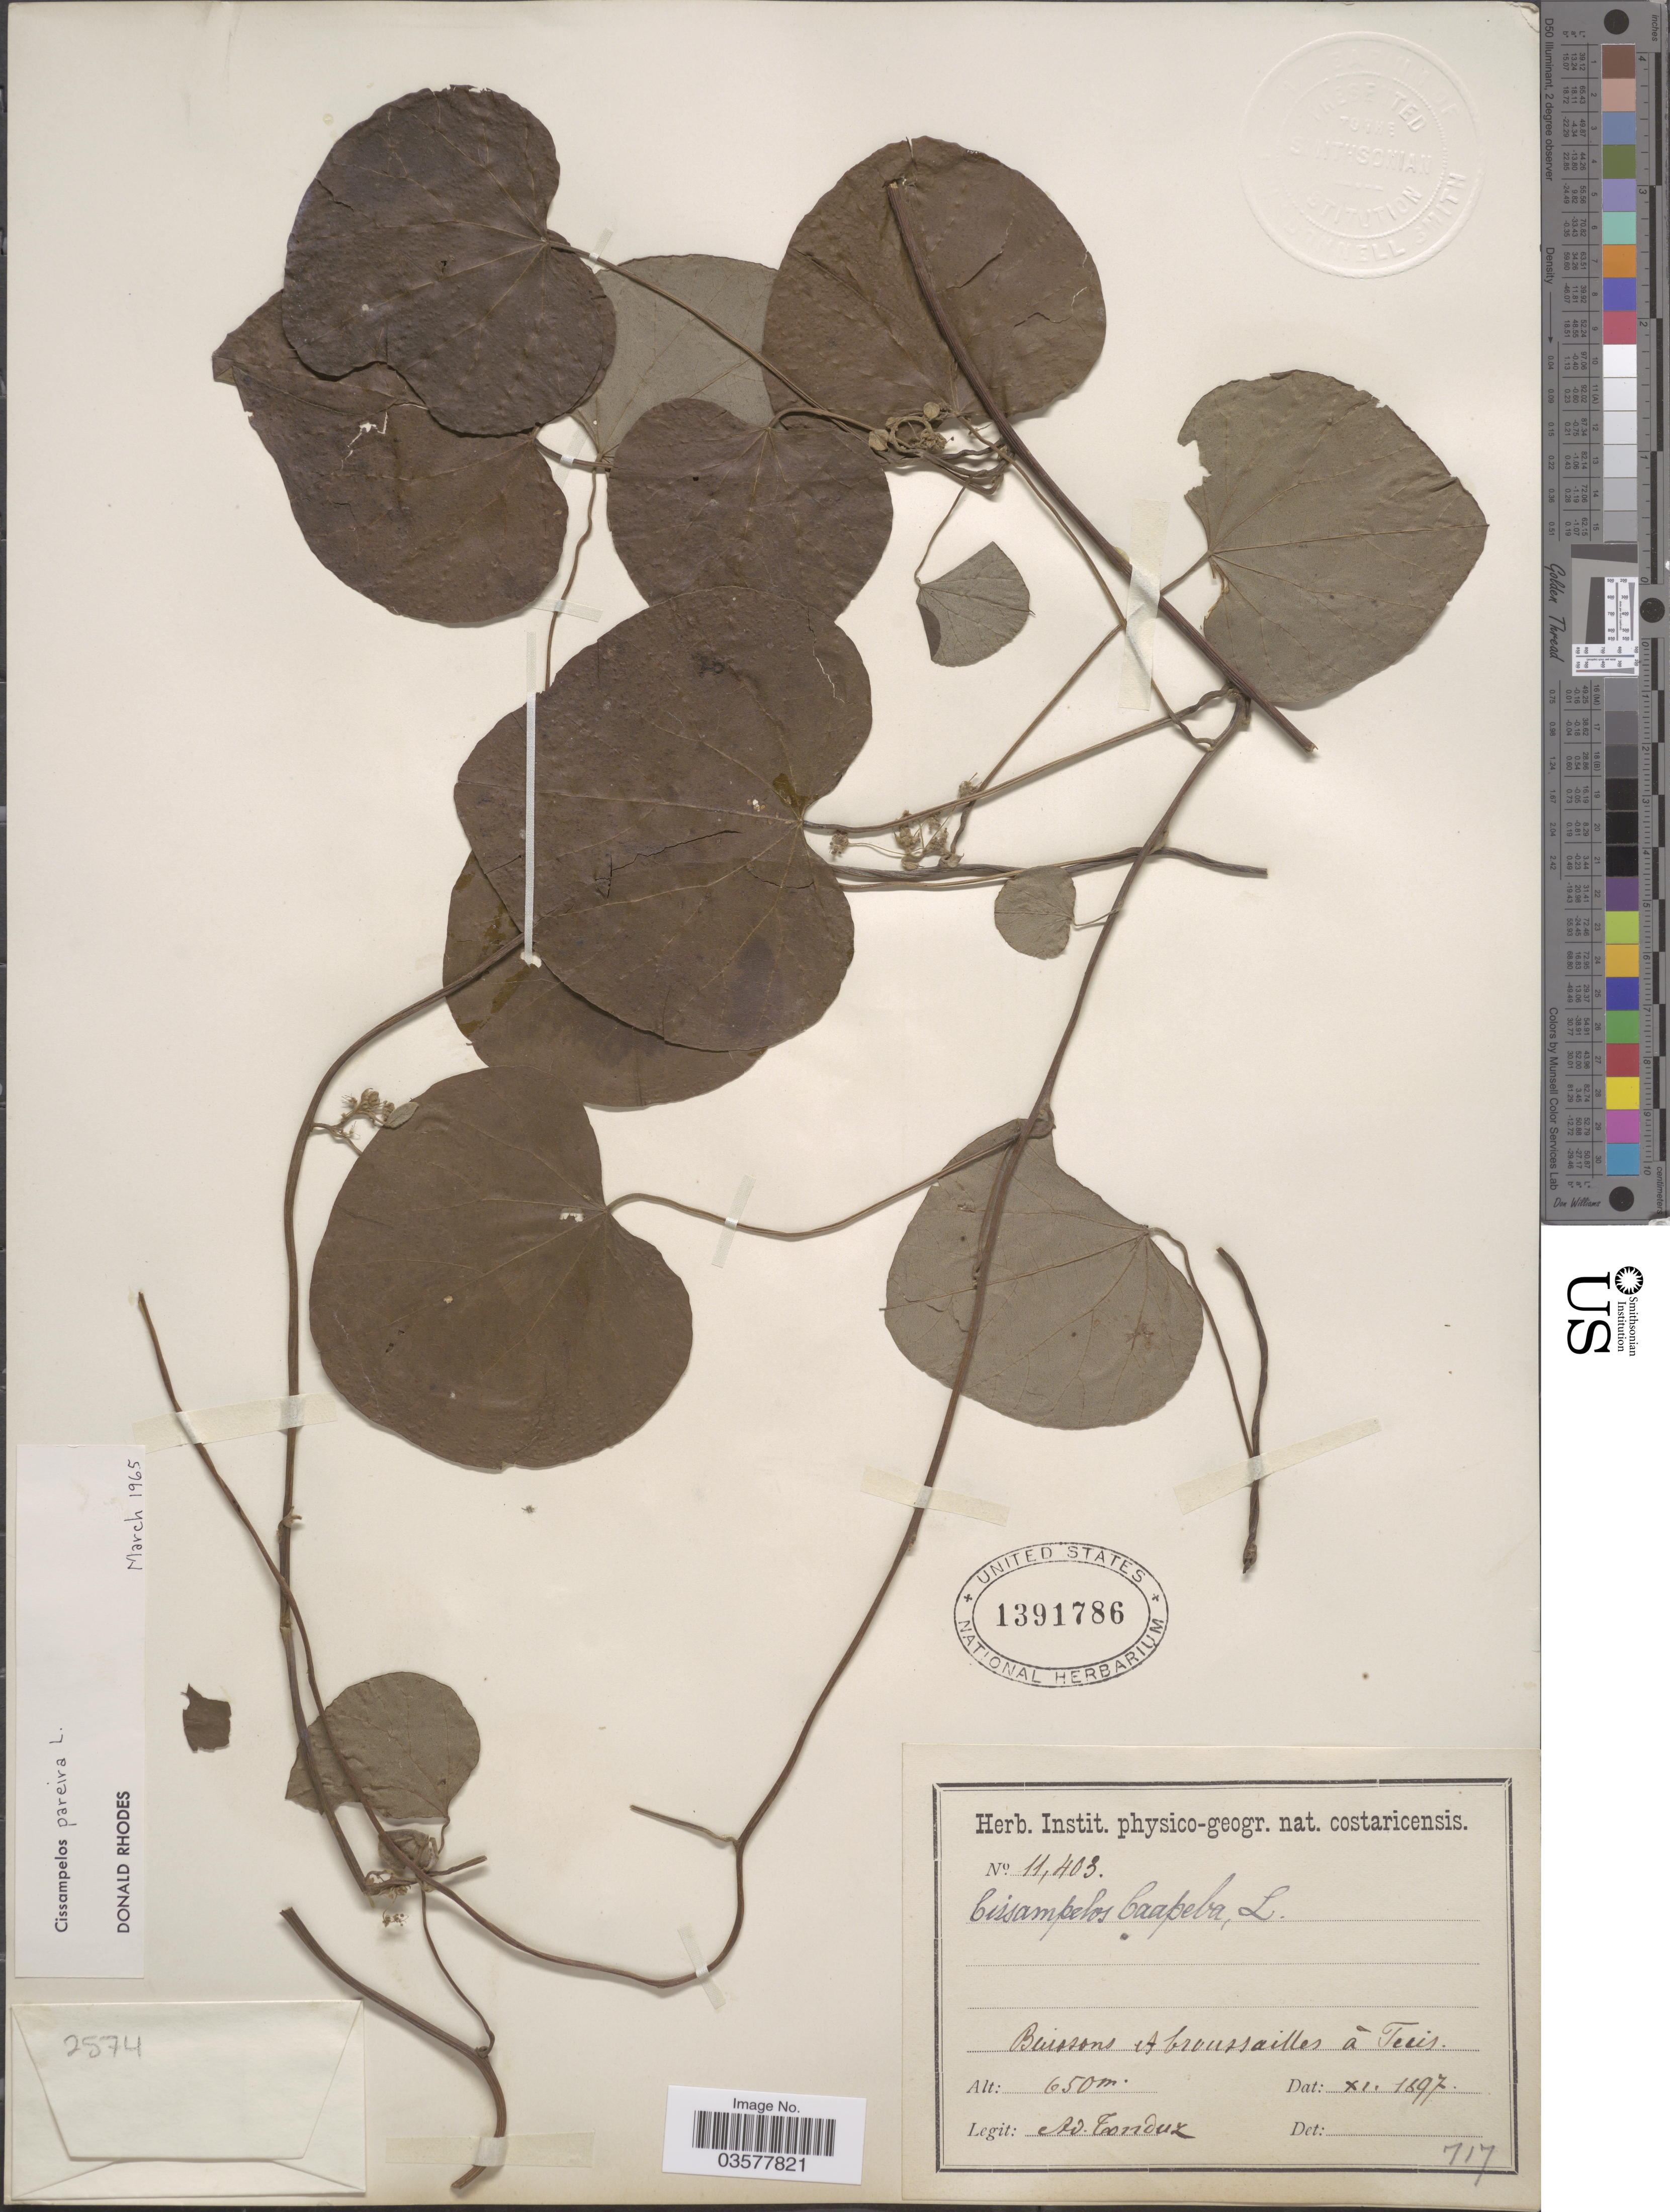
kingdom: Plantae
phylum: Tracheophyta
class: Magnoliopsida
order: Ranunculales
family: Menispermaceae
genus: Cissampelos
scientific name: Cissampelos pareira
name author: L.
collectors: A. Tonduz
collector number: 11403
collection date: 1897-11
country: Costa Rica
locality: Buissons et broussoilles á Tuis.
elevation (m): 650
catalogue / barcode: US 1391786